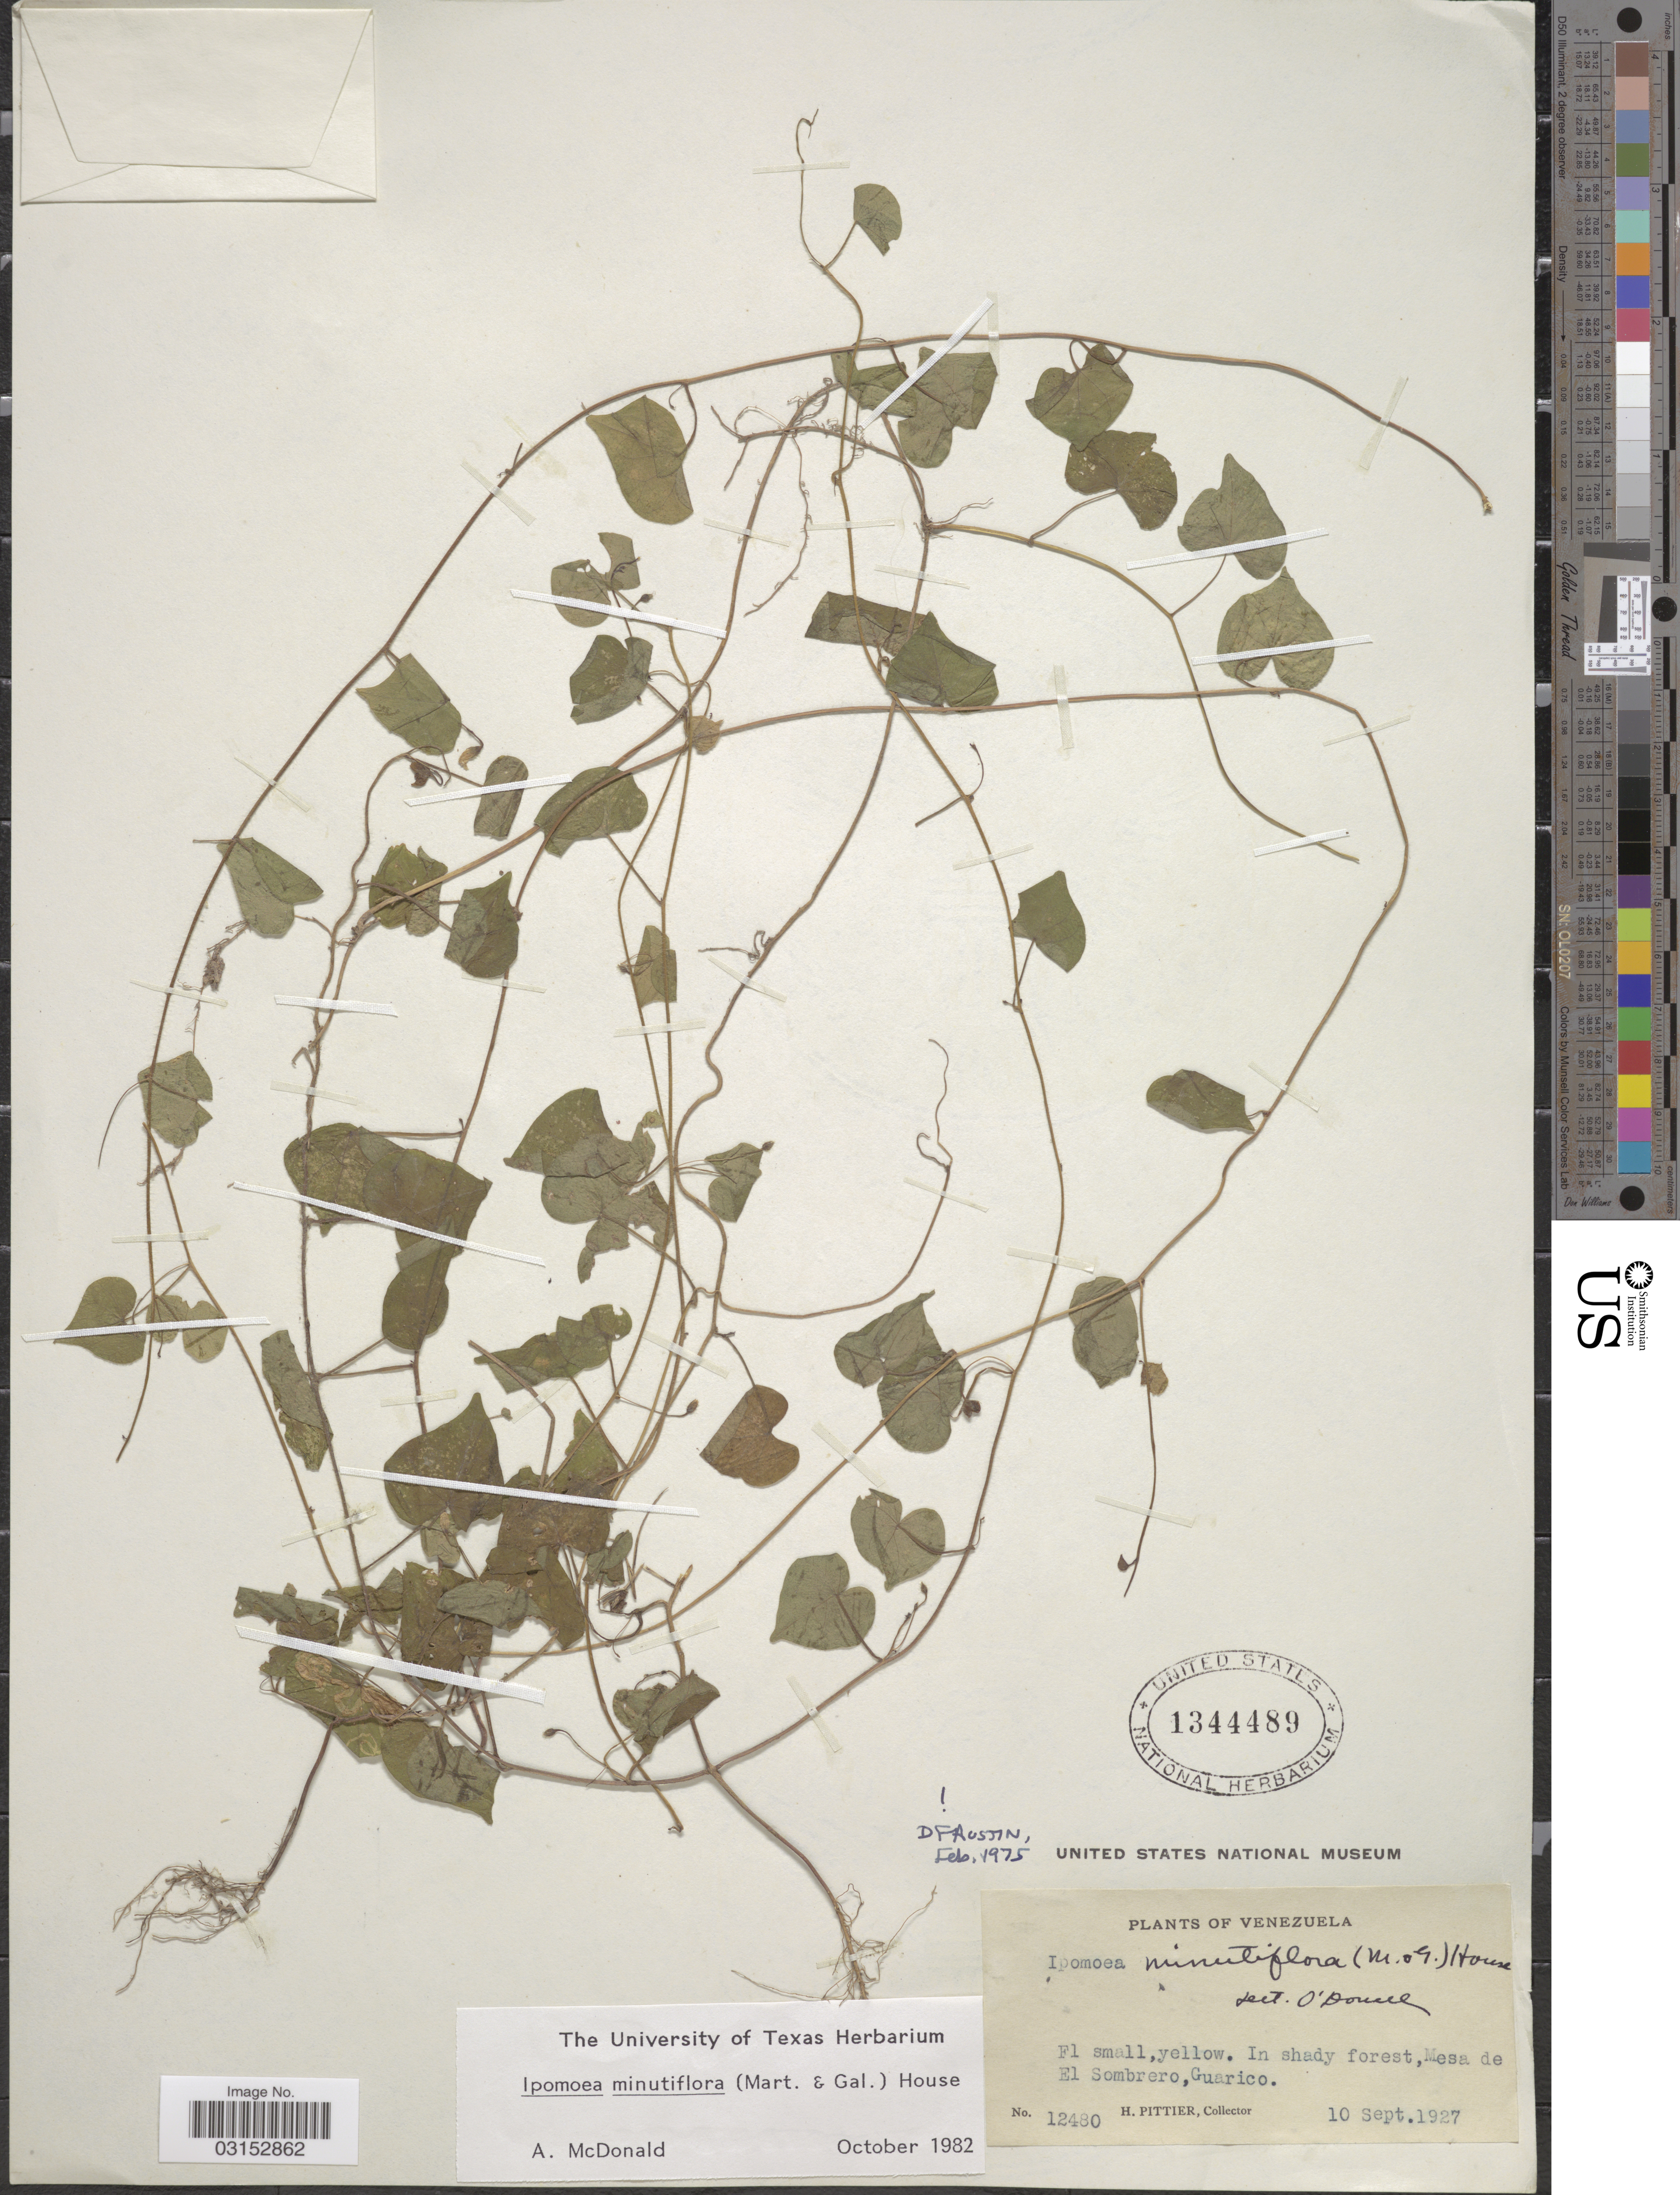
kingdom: Plantae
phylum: Tracheophyta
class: Magnoliopsida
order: Solanales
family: Convolvulaceae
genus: Ipomoea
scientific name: Ipomoea minutiflora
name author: (M. Martens) House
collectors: H. F. Pittier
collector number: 12480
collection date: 1927-09-10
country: Venezuela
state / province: Guárico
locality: Mesa de El Sombrero.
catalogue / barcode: US 1344489